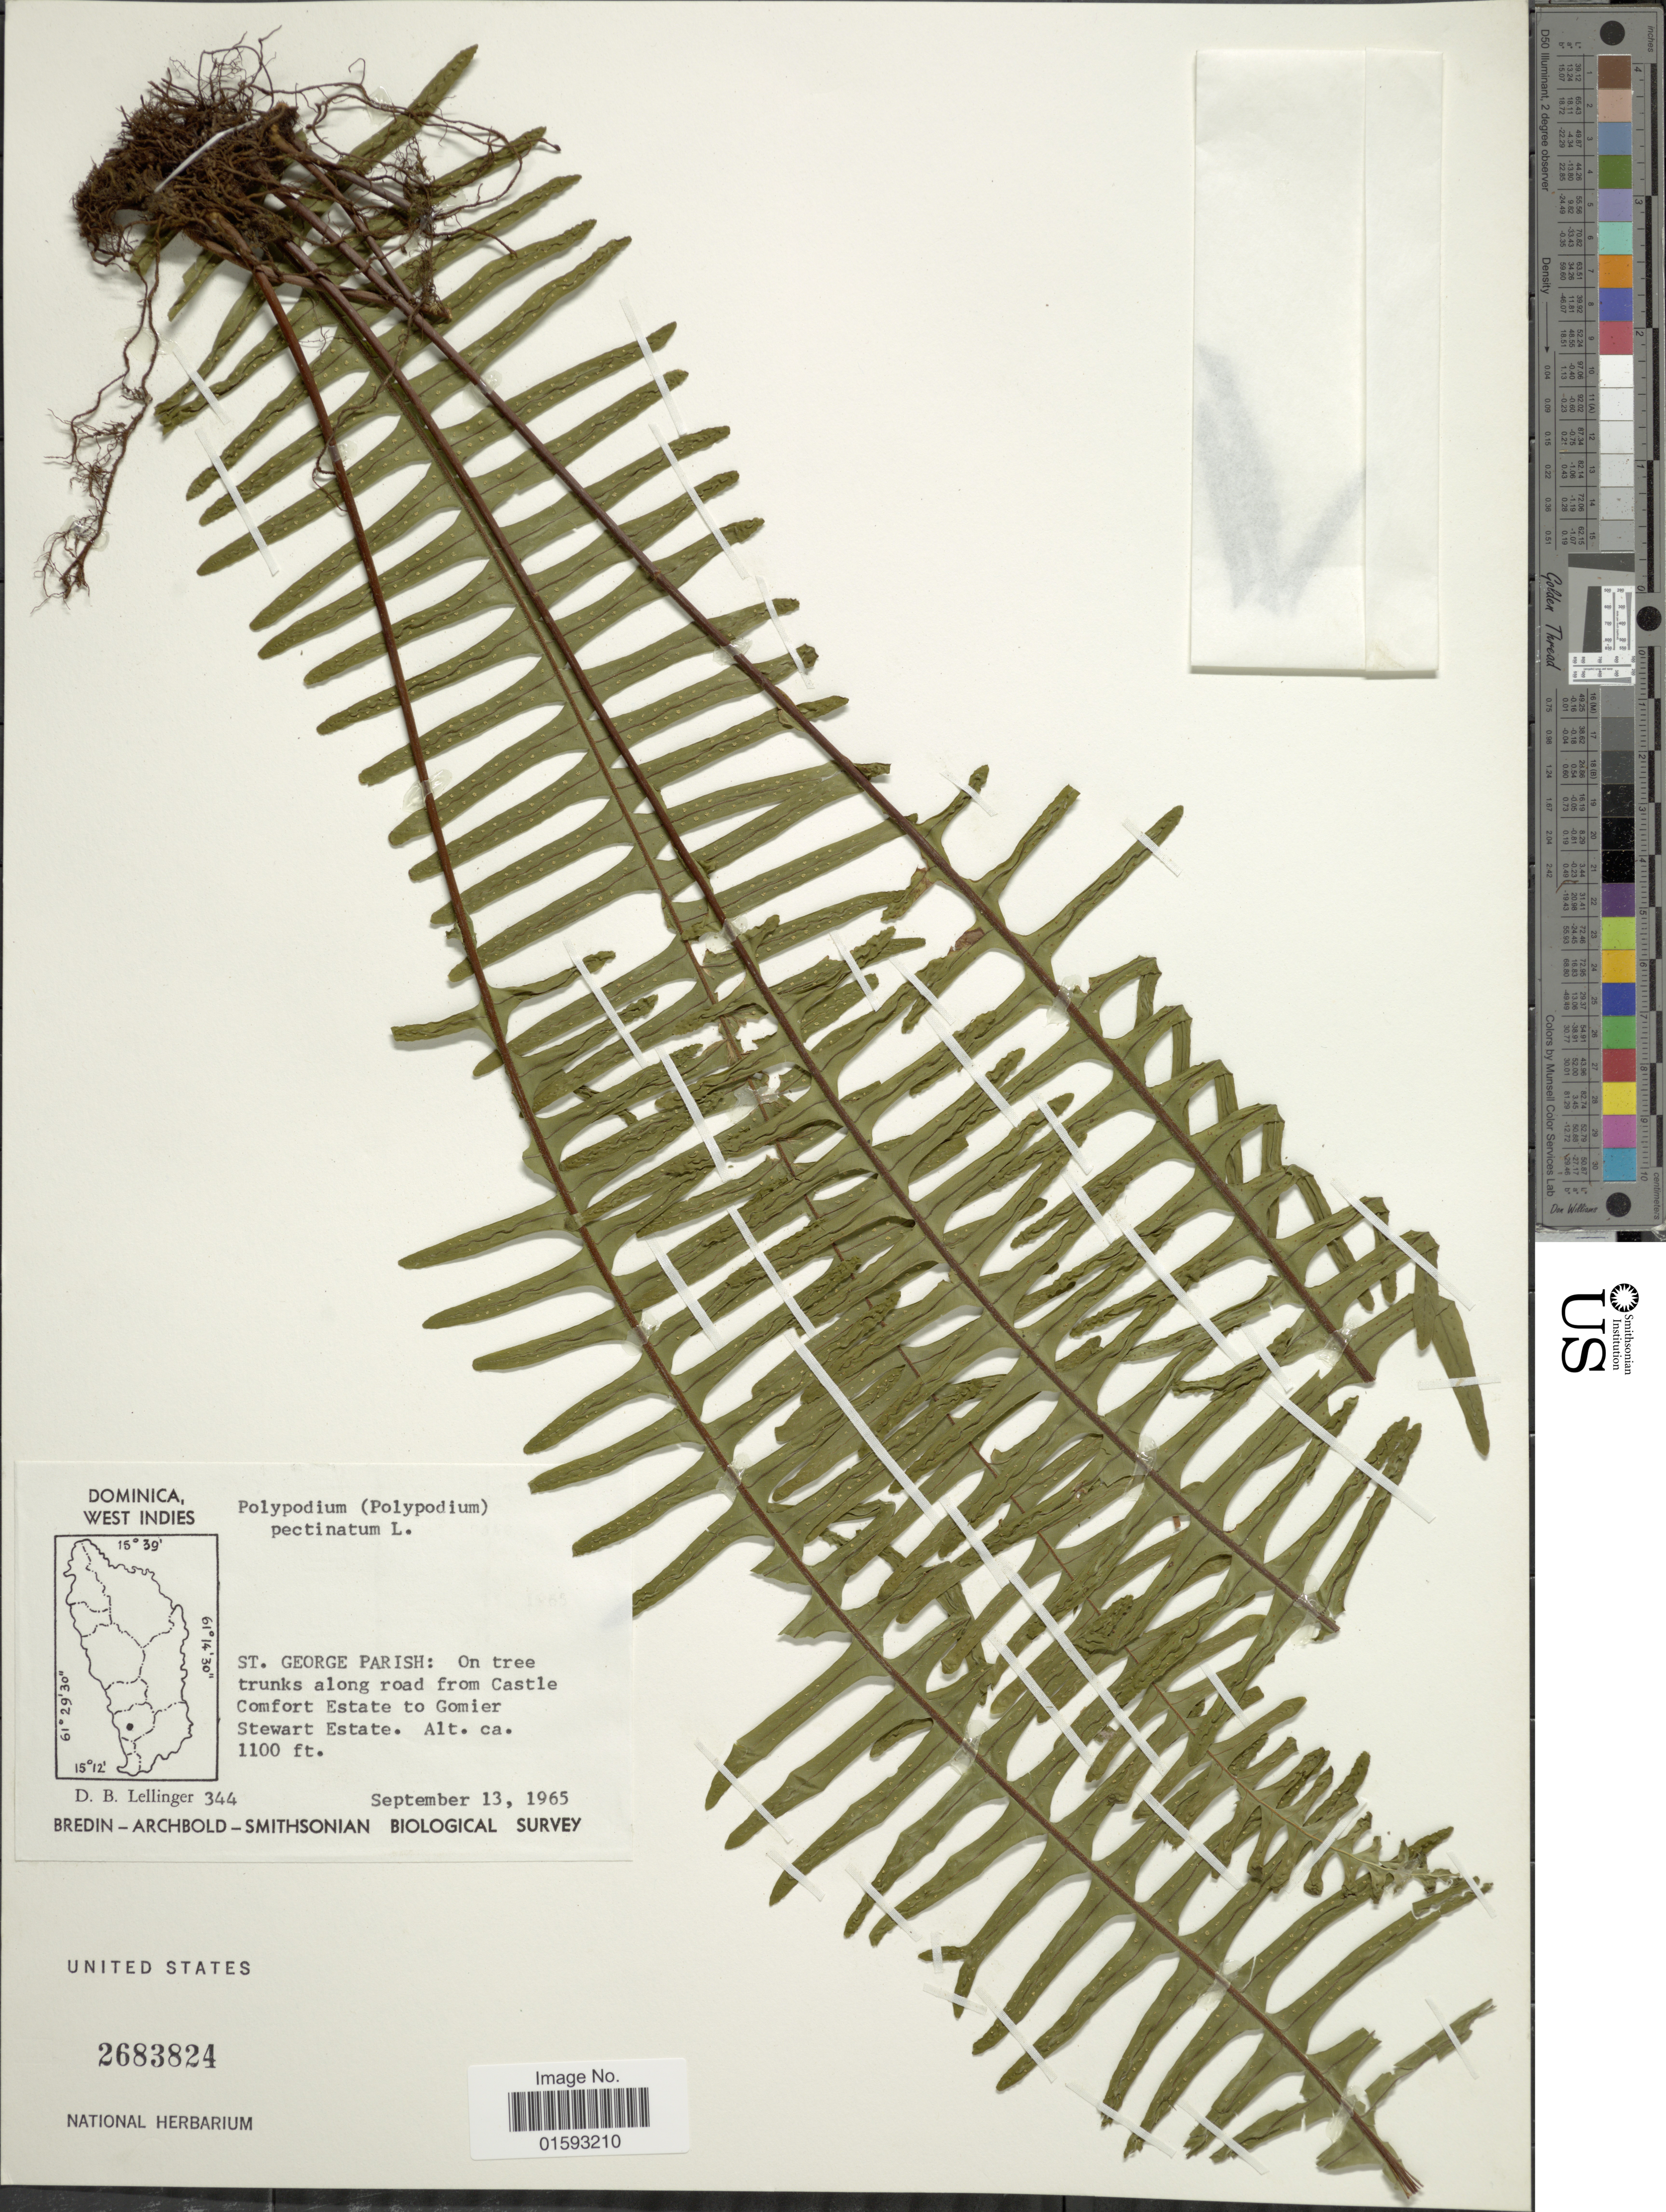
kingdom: Plantae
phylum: Tracheophyta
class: Polypodiopsida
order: Polypodiales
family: Polypodiaceae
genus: Pecluma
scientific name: Pecluma pectinata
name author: (L.) M.G. Price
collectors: D. B. Lellinger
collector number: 344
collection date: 1965-09-13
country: Dominica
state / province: St. George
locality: On tree trunks along road from Castle Comfort Estate to Gomier Stewart Estate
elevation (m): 335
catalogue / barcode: US 2683824